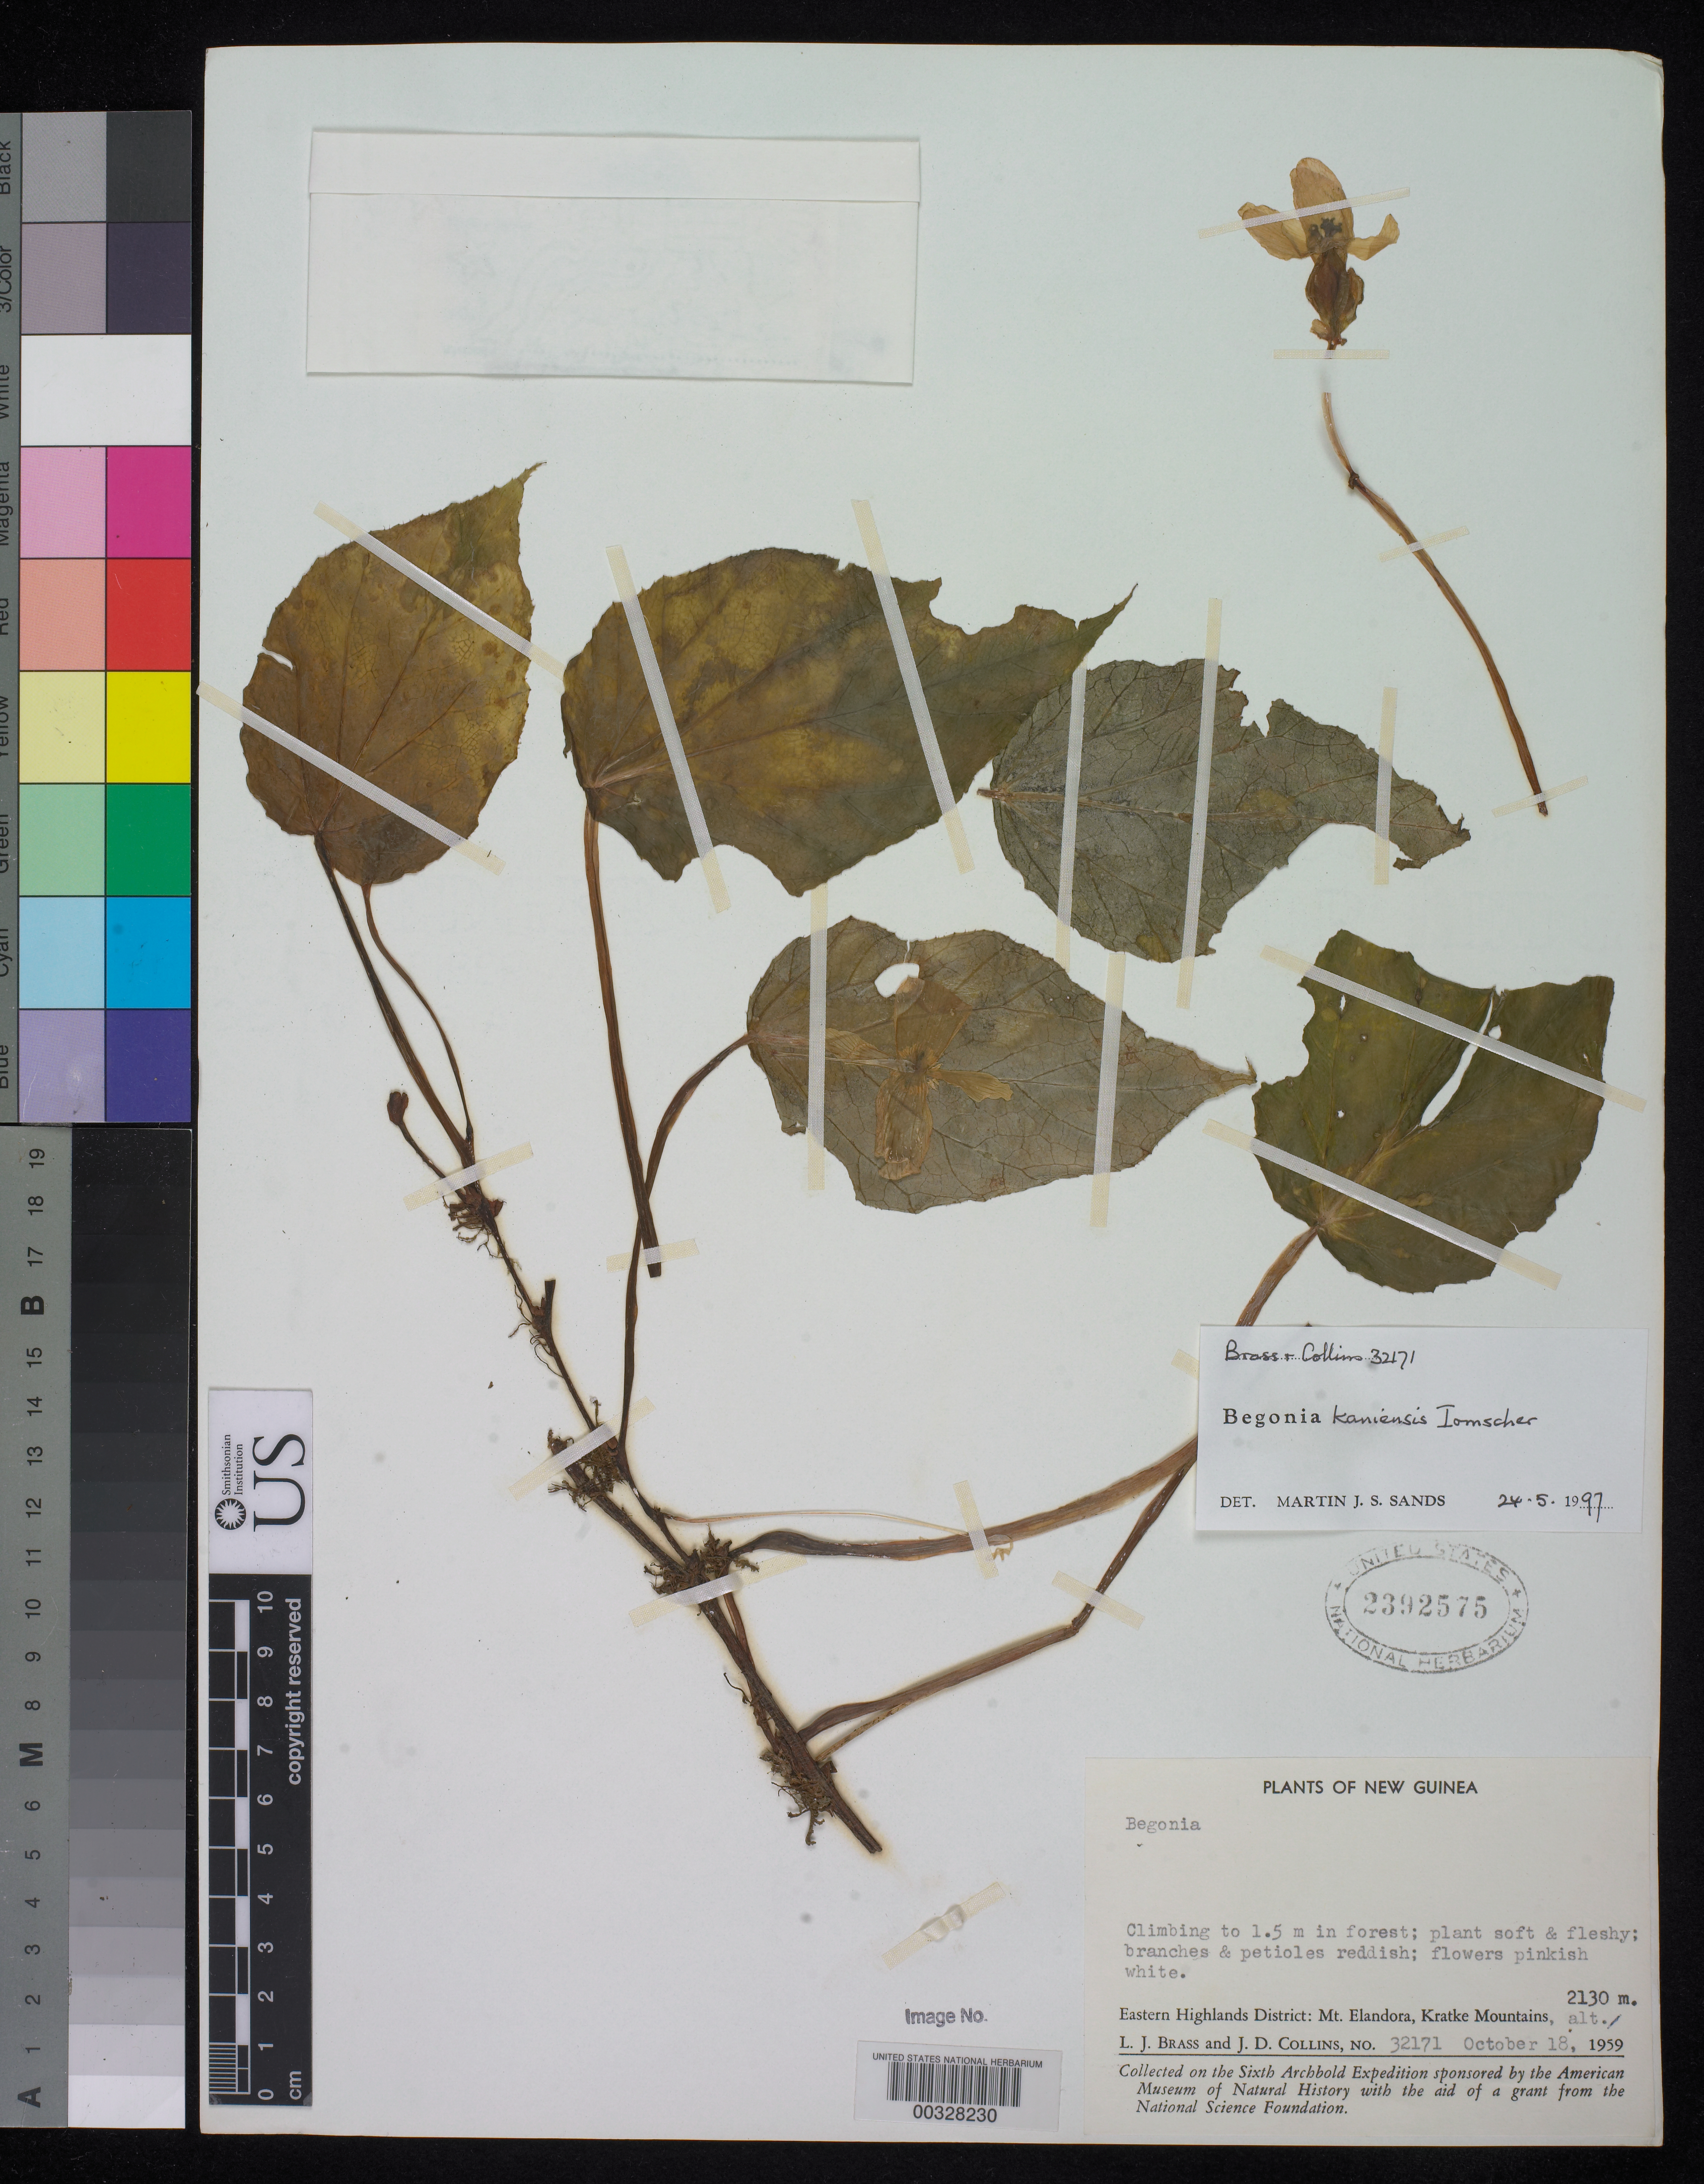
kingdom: Plantae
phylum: Tracheophyta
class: Magnoliopsida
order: Cucurbitales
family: Begoniaceae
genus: Begonia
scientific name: Begonia kaniensis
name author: Irmsch.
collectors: L. J. Brass & J. Collins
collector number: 32171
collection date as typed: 18 Oct 1959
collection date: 1959-10-18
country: Papua New Guinea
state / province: Eastern Highlands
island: New Guinea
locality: Mt. elandora, kratke mountains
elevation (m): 2130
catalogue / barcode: US 2392575